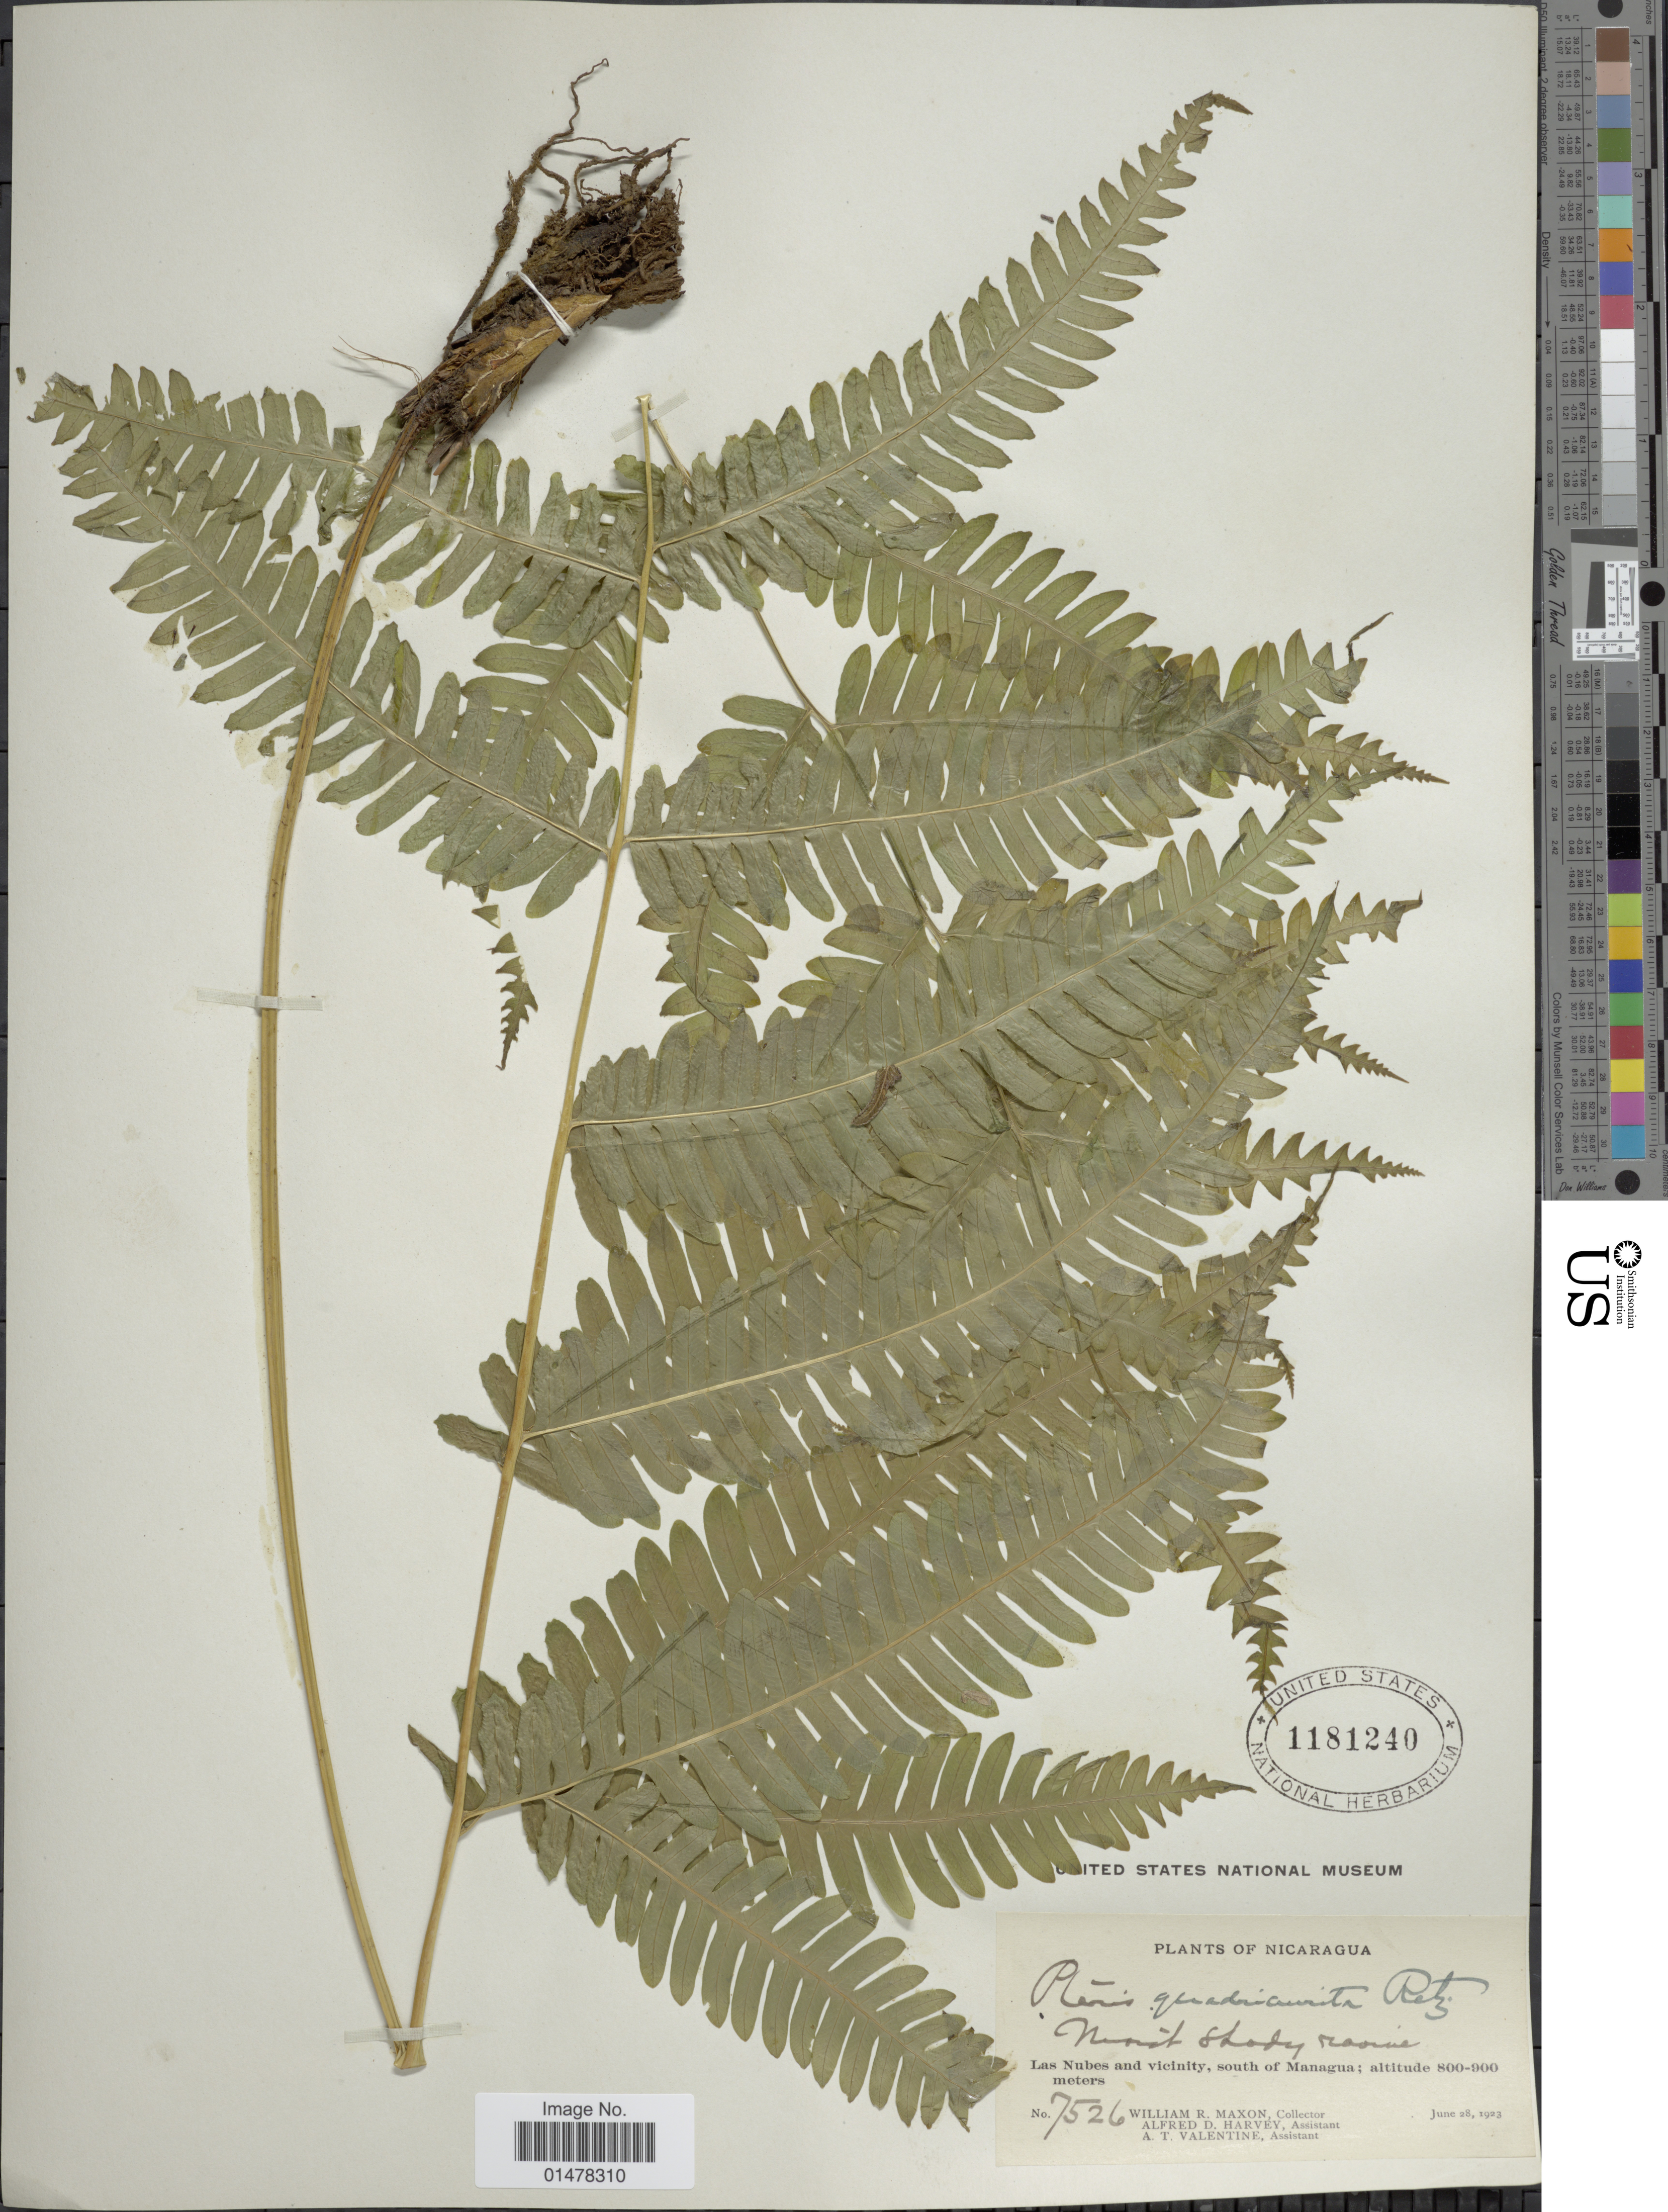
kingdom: Plantae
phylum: Tracheophyta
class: Polypodiopsida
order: Polypodiales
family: Pteridaceae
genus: Pteris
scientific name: Pteris quadriaurita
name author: Retz.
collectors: W. R. Maxon, A. D. Harvey & A. Valentine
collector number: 7526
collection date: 1923-06-28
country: Nicaragua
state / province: Managua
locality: PLants of Nicaragua, Las Nubes and vicinity, south of Managua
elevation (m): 800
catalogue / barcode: US 1181240